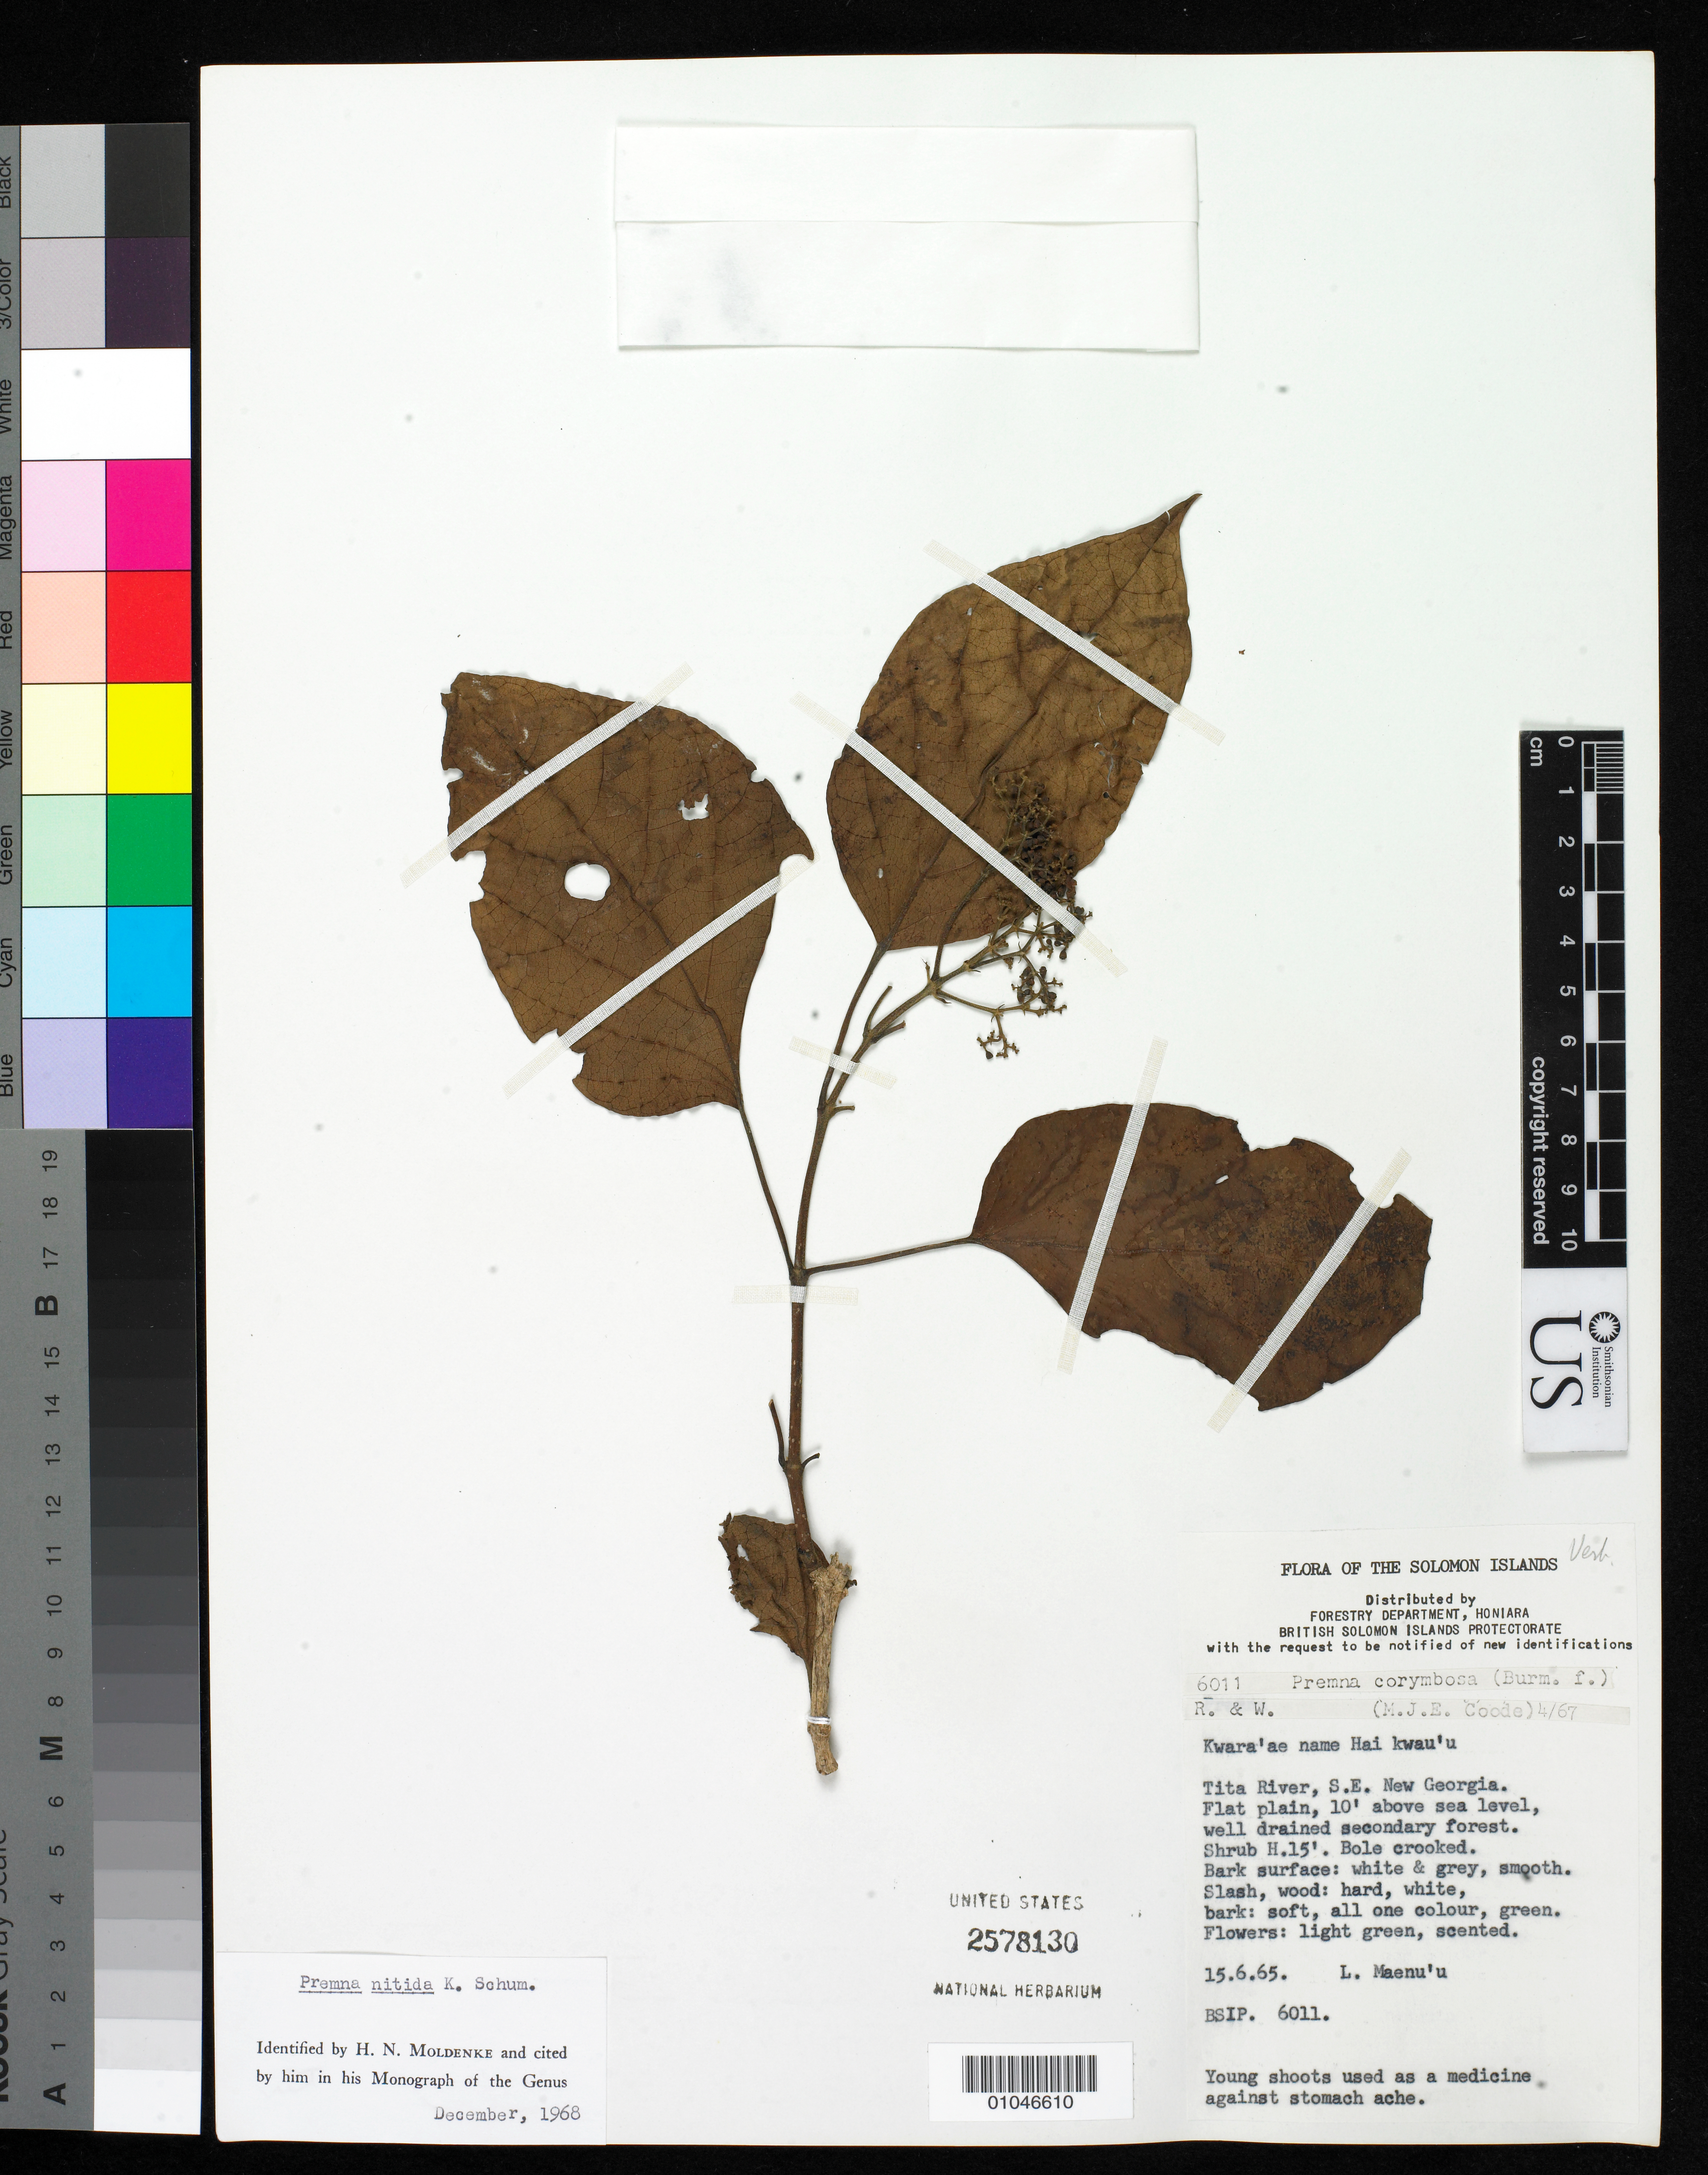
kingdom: Plantae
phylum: Tracheophyta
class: Magnoliopsida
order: Lamiales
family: Lamiaceae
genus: Premna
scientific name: Premna nitida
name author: K. Schum.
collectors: L. Maenu'u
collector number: BSIP 6011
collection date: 1965-06-15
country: Solomon Islands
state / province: Western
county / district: New Georgia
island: New Georgia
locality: Tita River, SE New Georgia, Solomon Islands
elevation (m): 10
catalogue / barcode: US 2578130